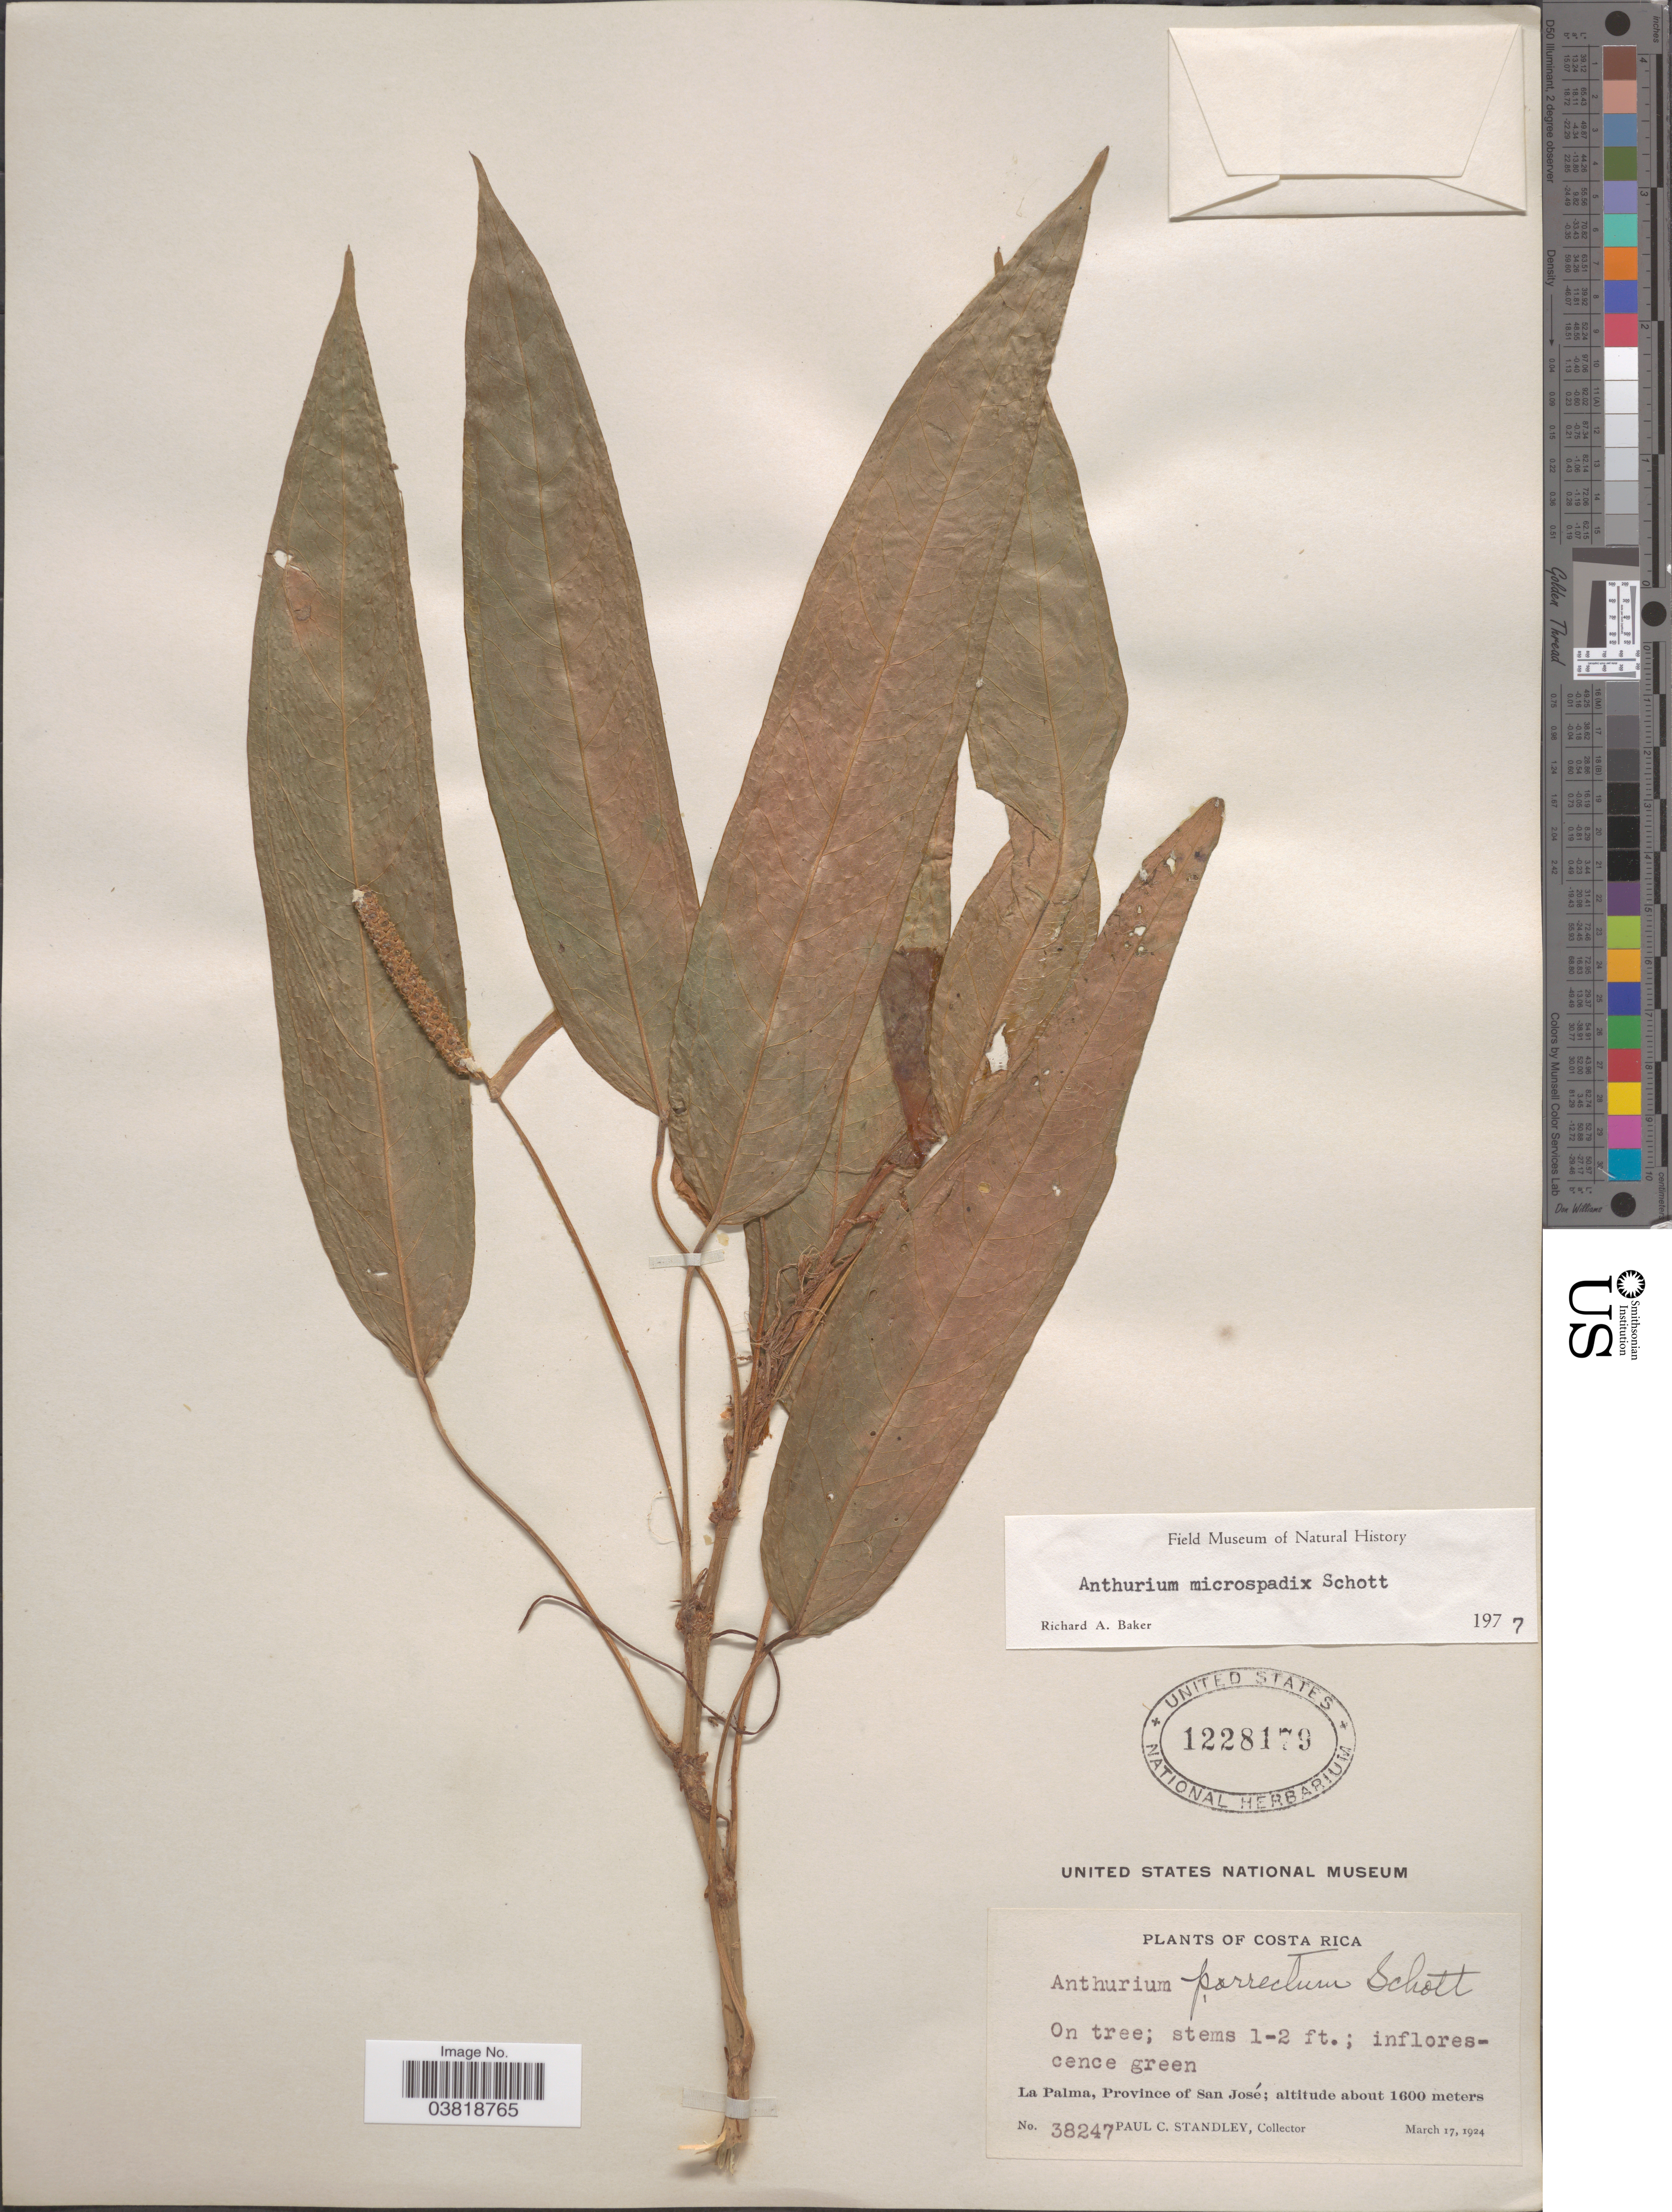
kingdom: Plantae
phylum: Tracheophyta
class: Liliopsida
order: Alismatales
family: Araceae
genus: Anthurium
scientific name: Anthurium microspadix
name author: Schott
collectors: P. C. Standley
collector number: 38247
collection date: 1924-03-17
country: Costa Rica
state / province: San José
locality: La Palma.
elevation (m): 1600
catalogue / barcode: US 1228179